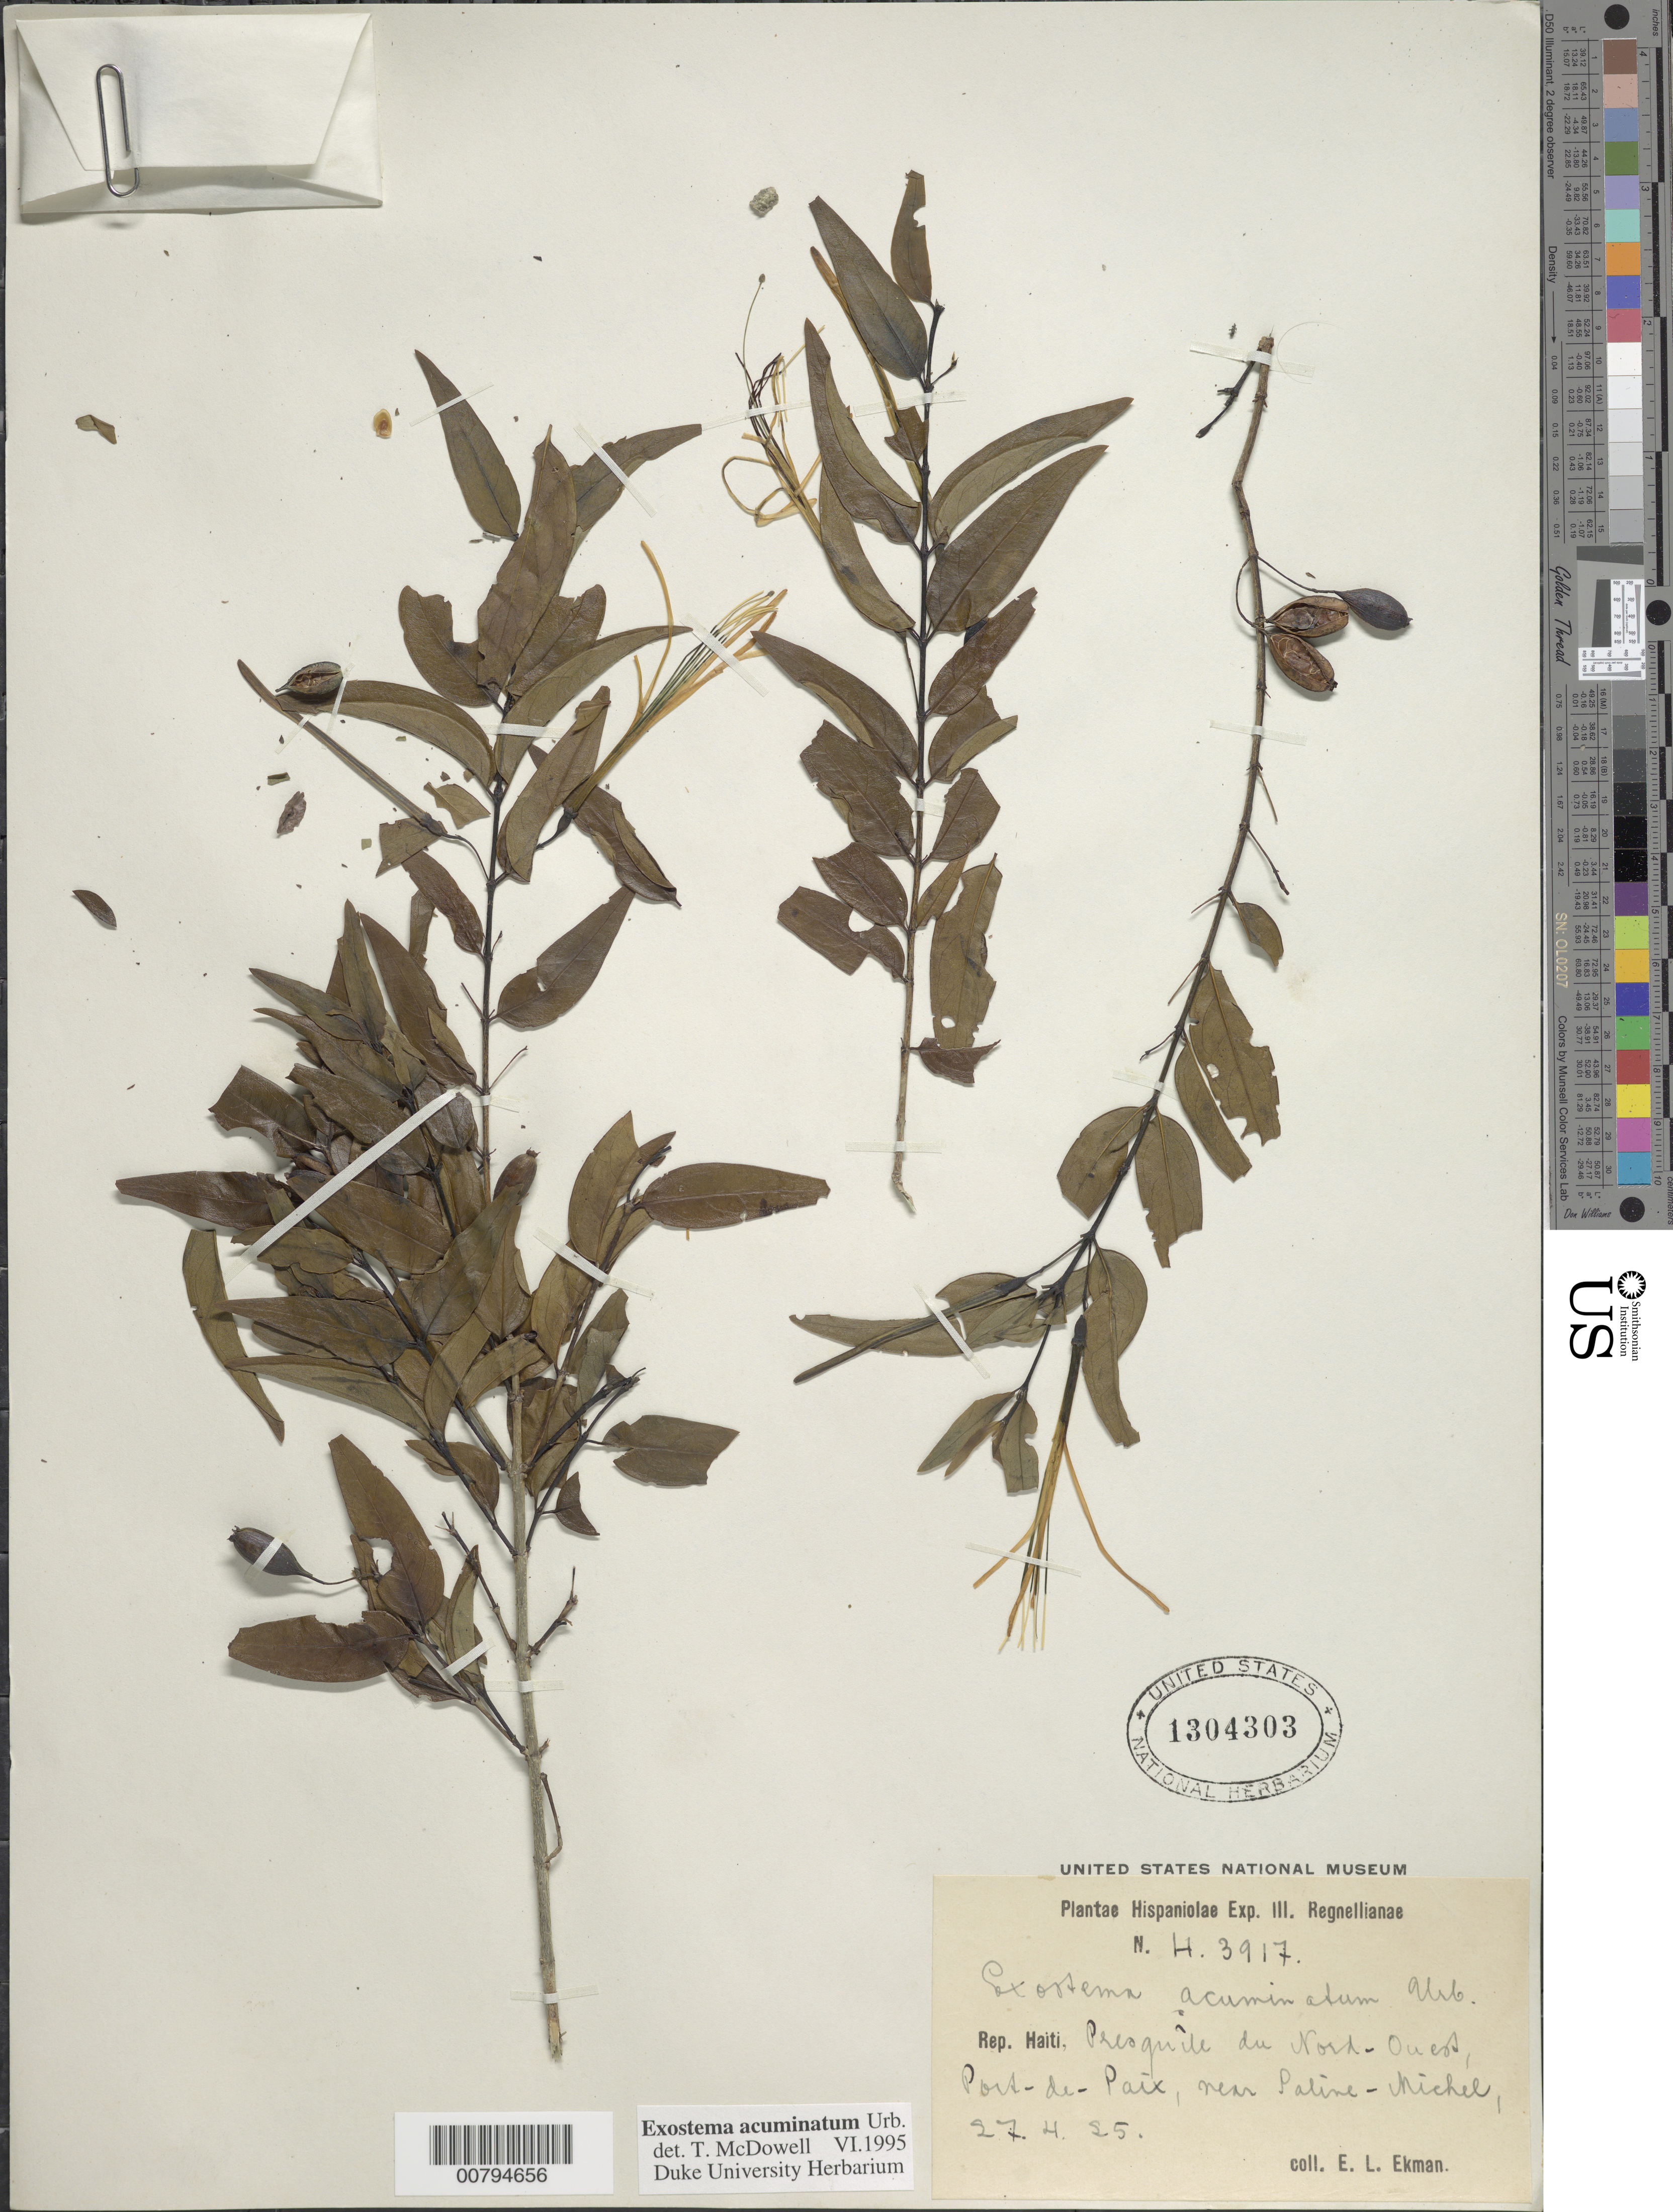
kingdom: Plantae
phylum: Tracheophyta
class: Magnoliopsida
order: Gentianales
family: Rubiaceae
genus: Exostema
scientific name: Exostema acuminatum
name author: Urb.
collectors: E. L. Ekman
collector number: H 3917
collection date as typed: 27 Apr 1925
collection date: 1925-04-27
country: Haiti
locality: Presqu Ile du Nord-Ouest, Port-de-Paix. Near Paline-Michée.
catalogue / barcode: US 1304303